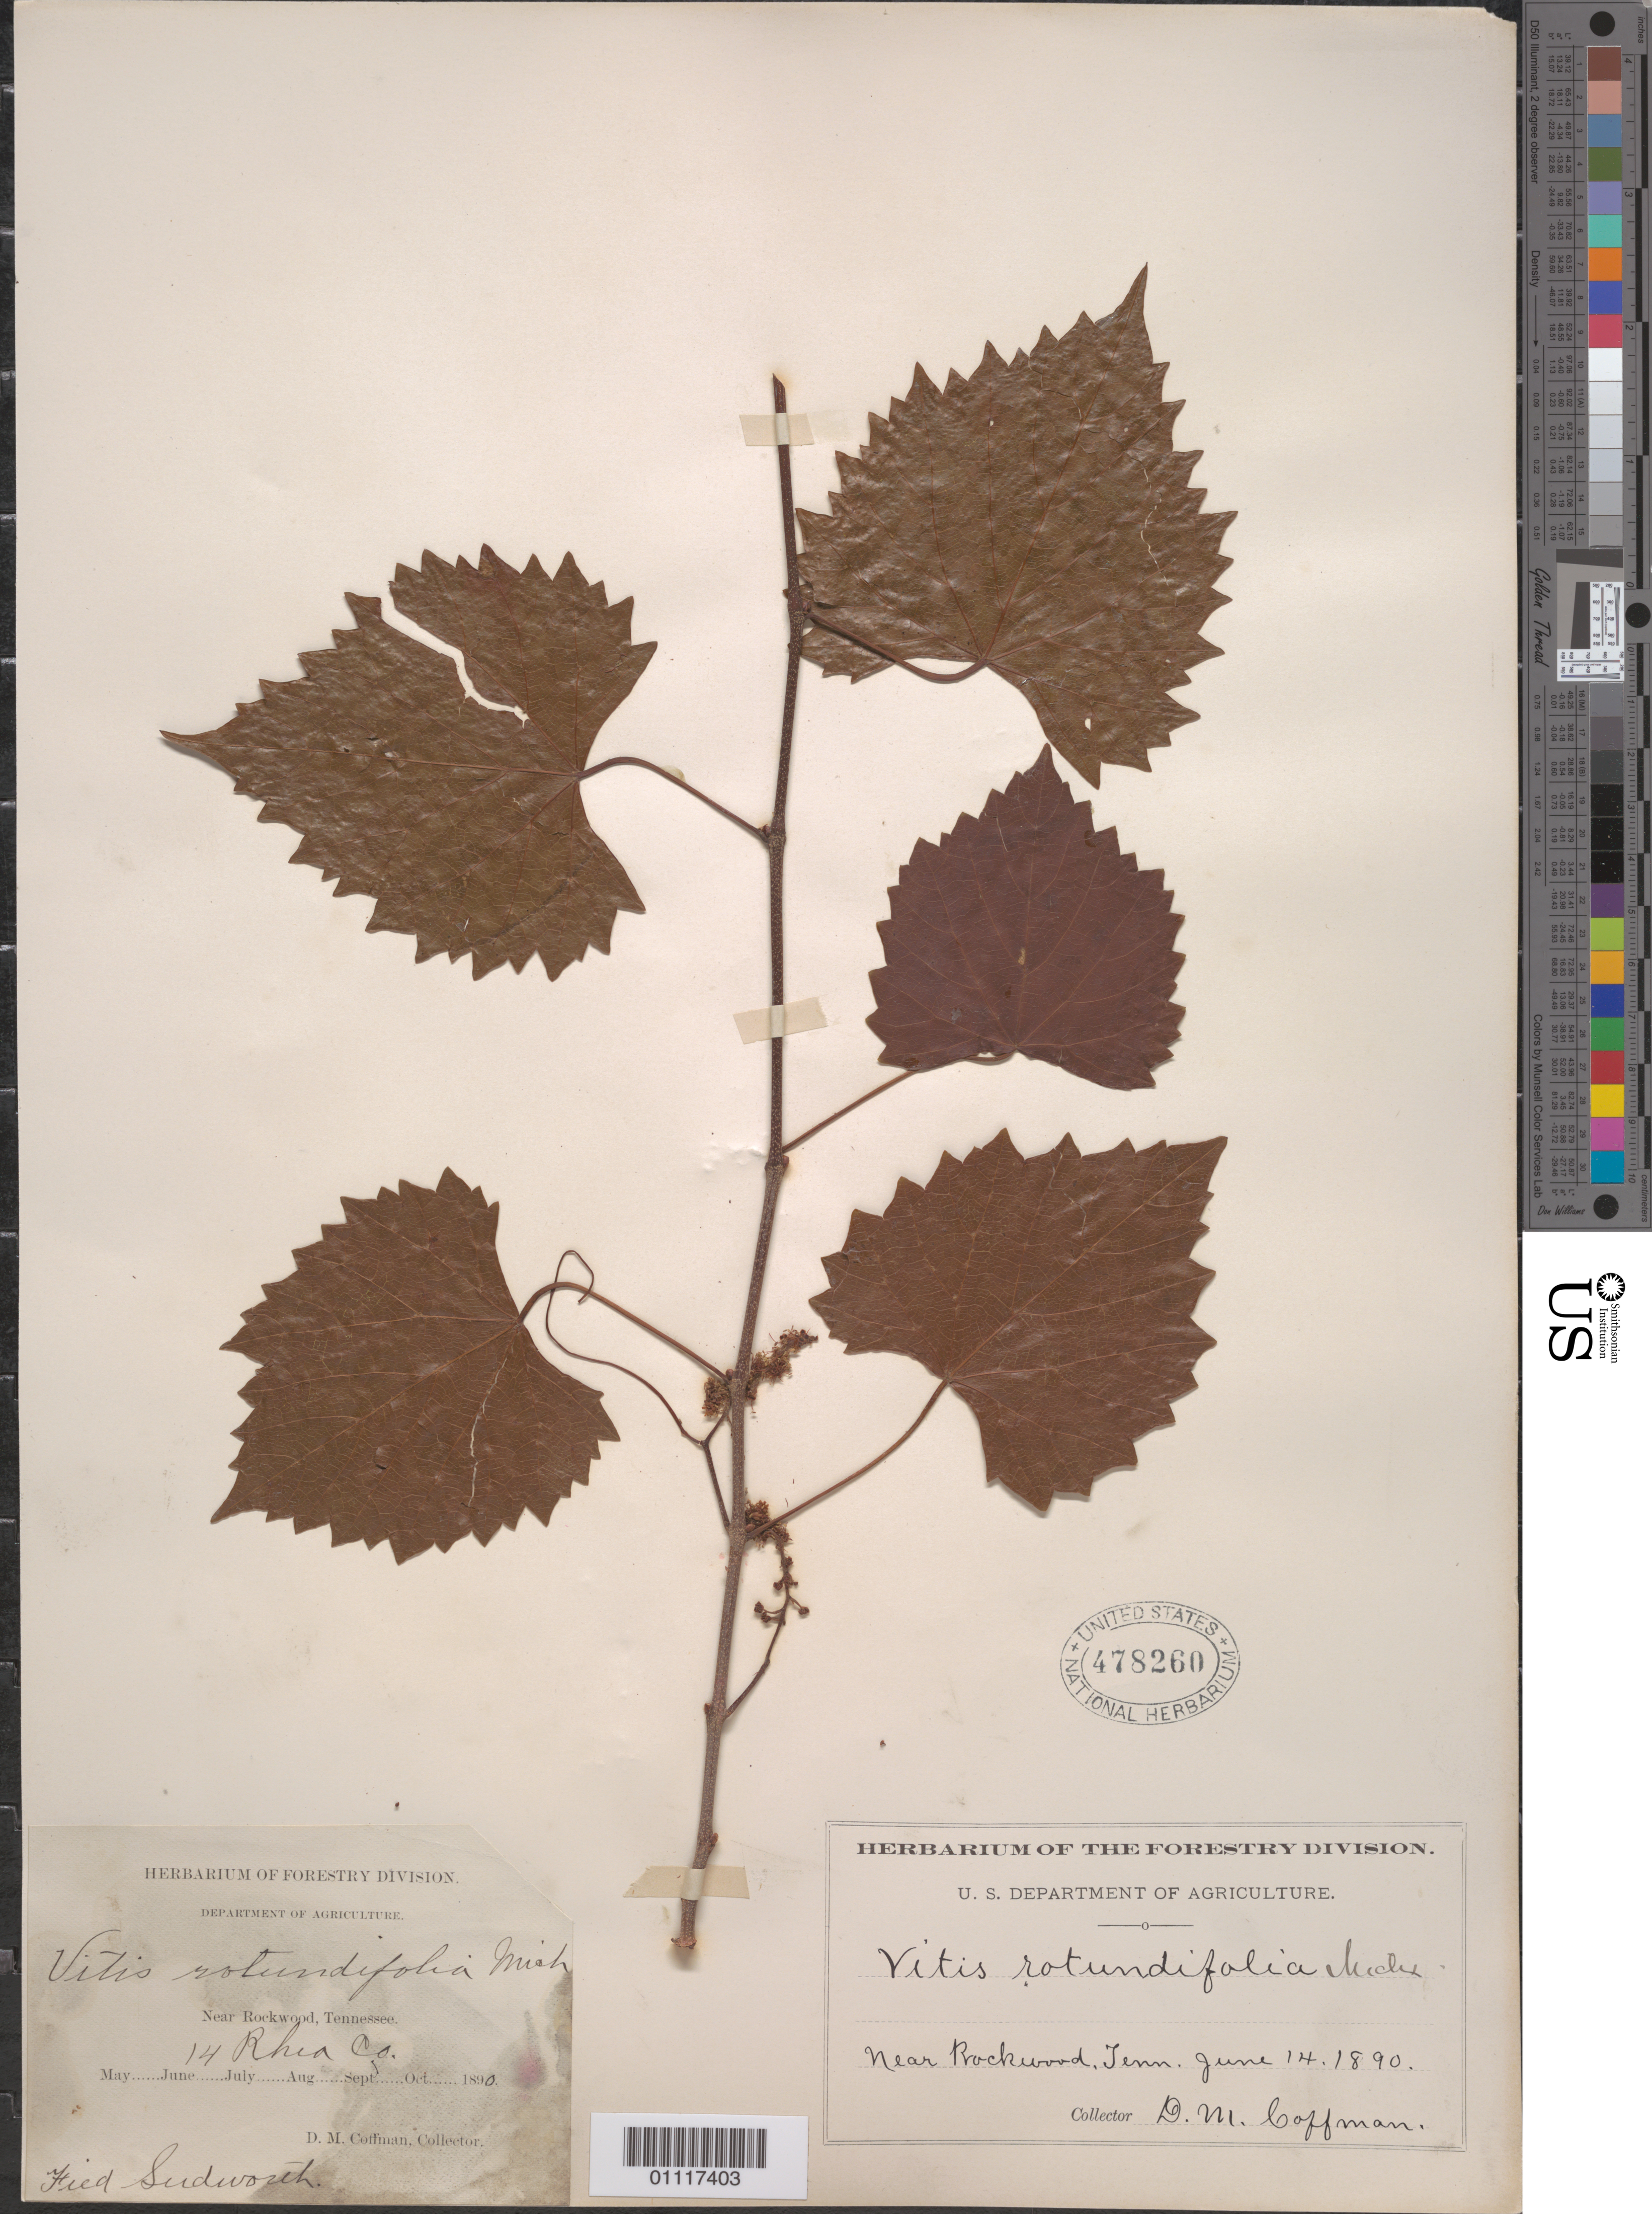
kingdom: Plantae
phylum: Tracheophyta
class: Magnoliopsida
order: Vitales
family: Vitaceae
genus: Vitis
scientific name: Vitis rotundifolia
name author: Michx.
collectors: D. M. Coffman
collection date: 1890-06-14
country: United States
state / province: Tennessee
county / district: Rhea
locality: Near Rockwood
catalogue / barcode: US 478260